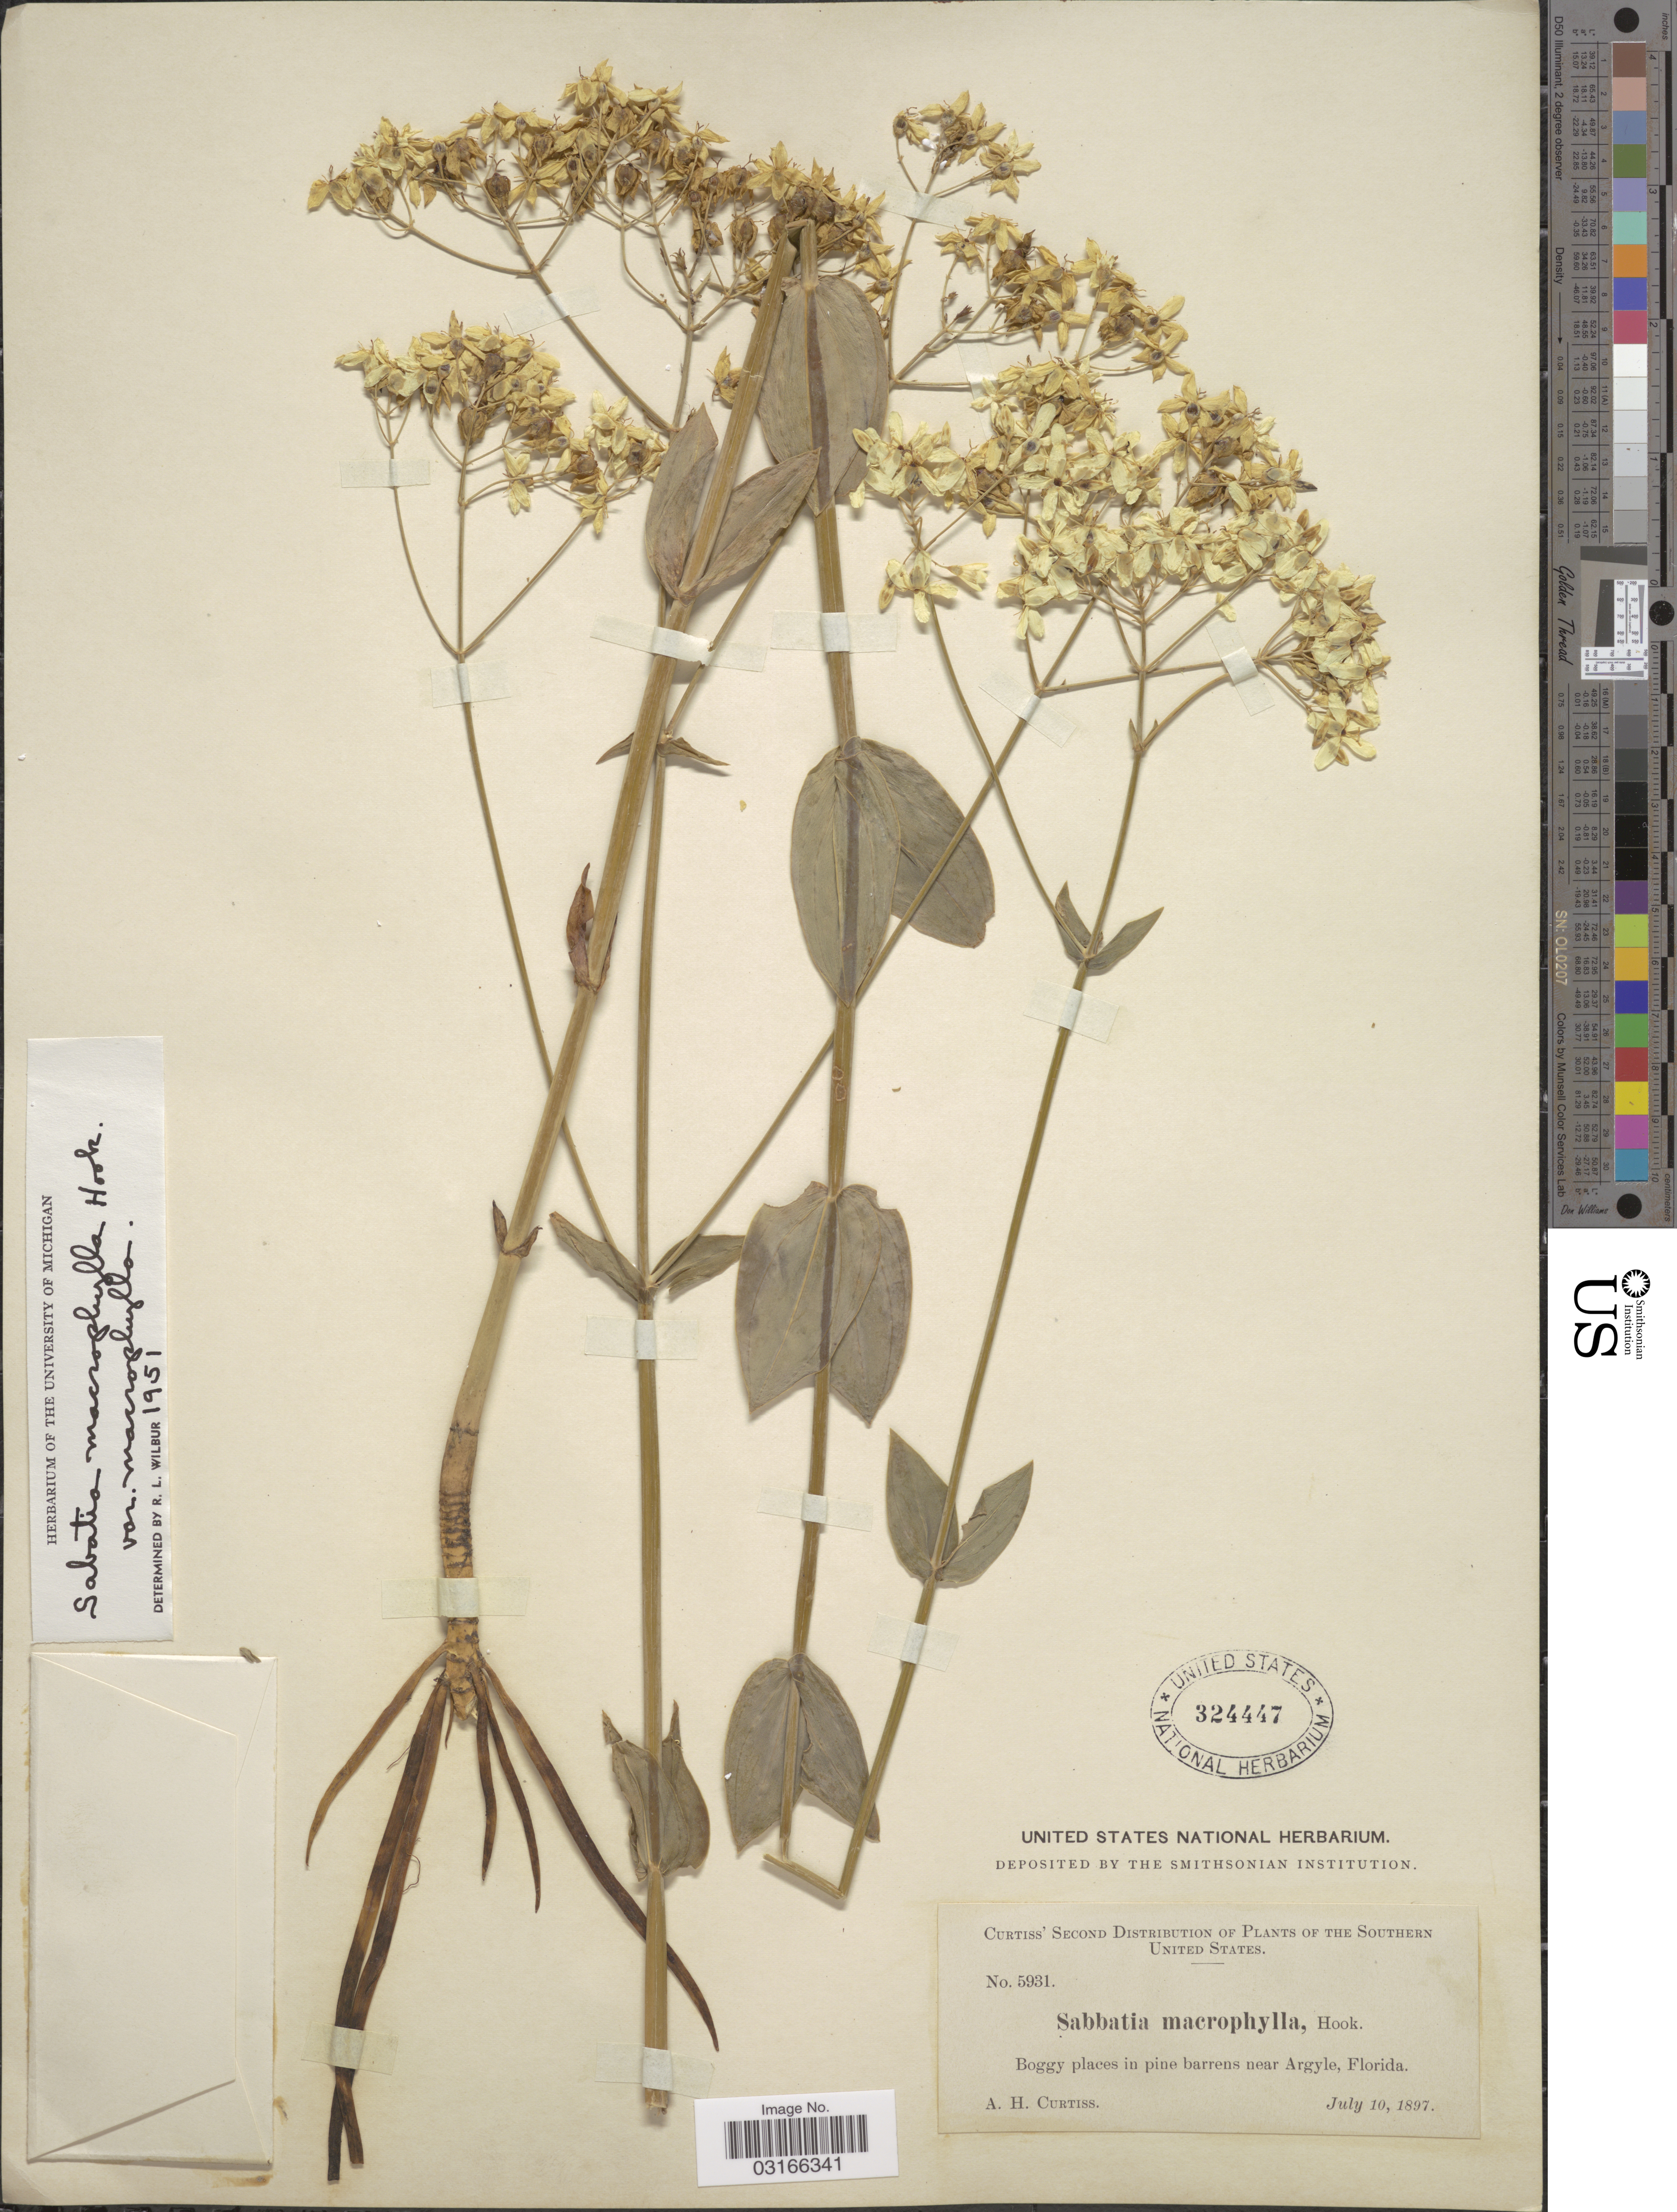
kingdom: Plantae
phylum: Tracheophyta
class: Magnoliopsida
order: Gentianales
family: Gentianaceae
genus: Sabatia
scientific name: Sabatia campestris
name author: Nutt.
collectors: A. H. Curtiss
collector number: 5931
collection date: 1897-07-10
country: United States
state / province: Florida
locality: Southern United States. Boggy places in pine barrens near Argyle.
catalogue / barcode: US 324447